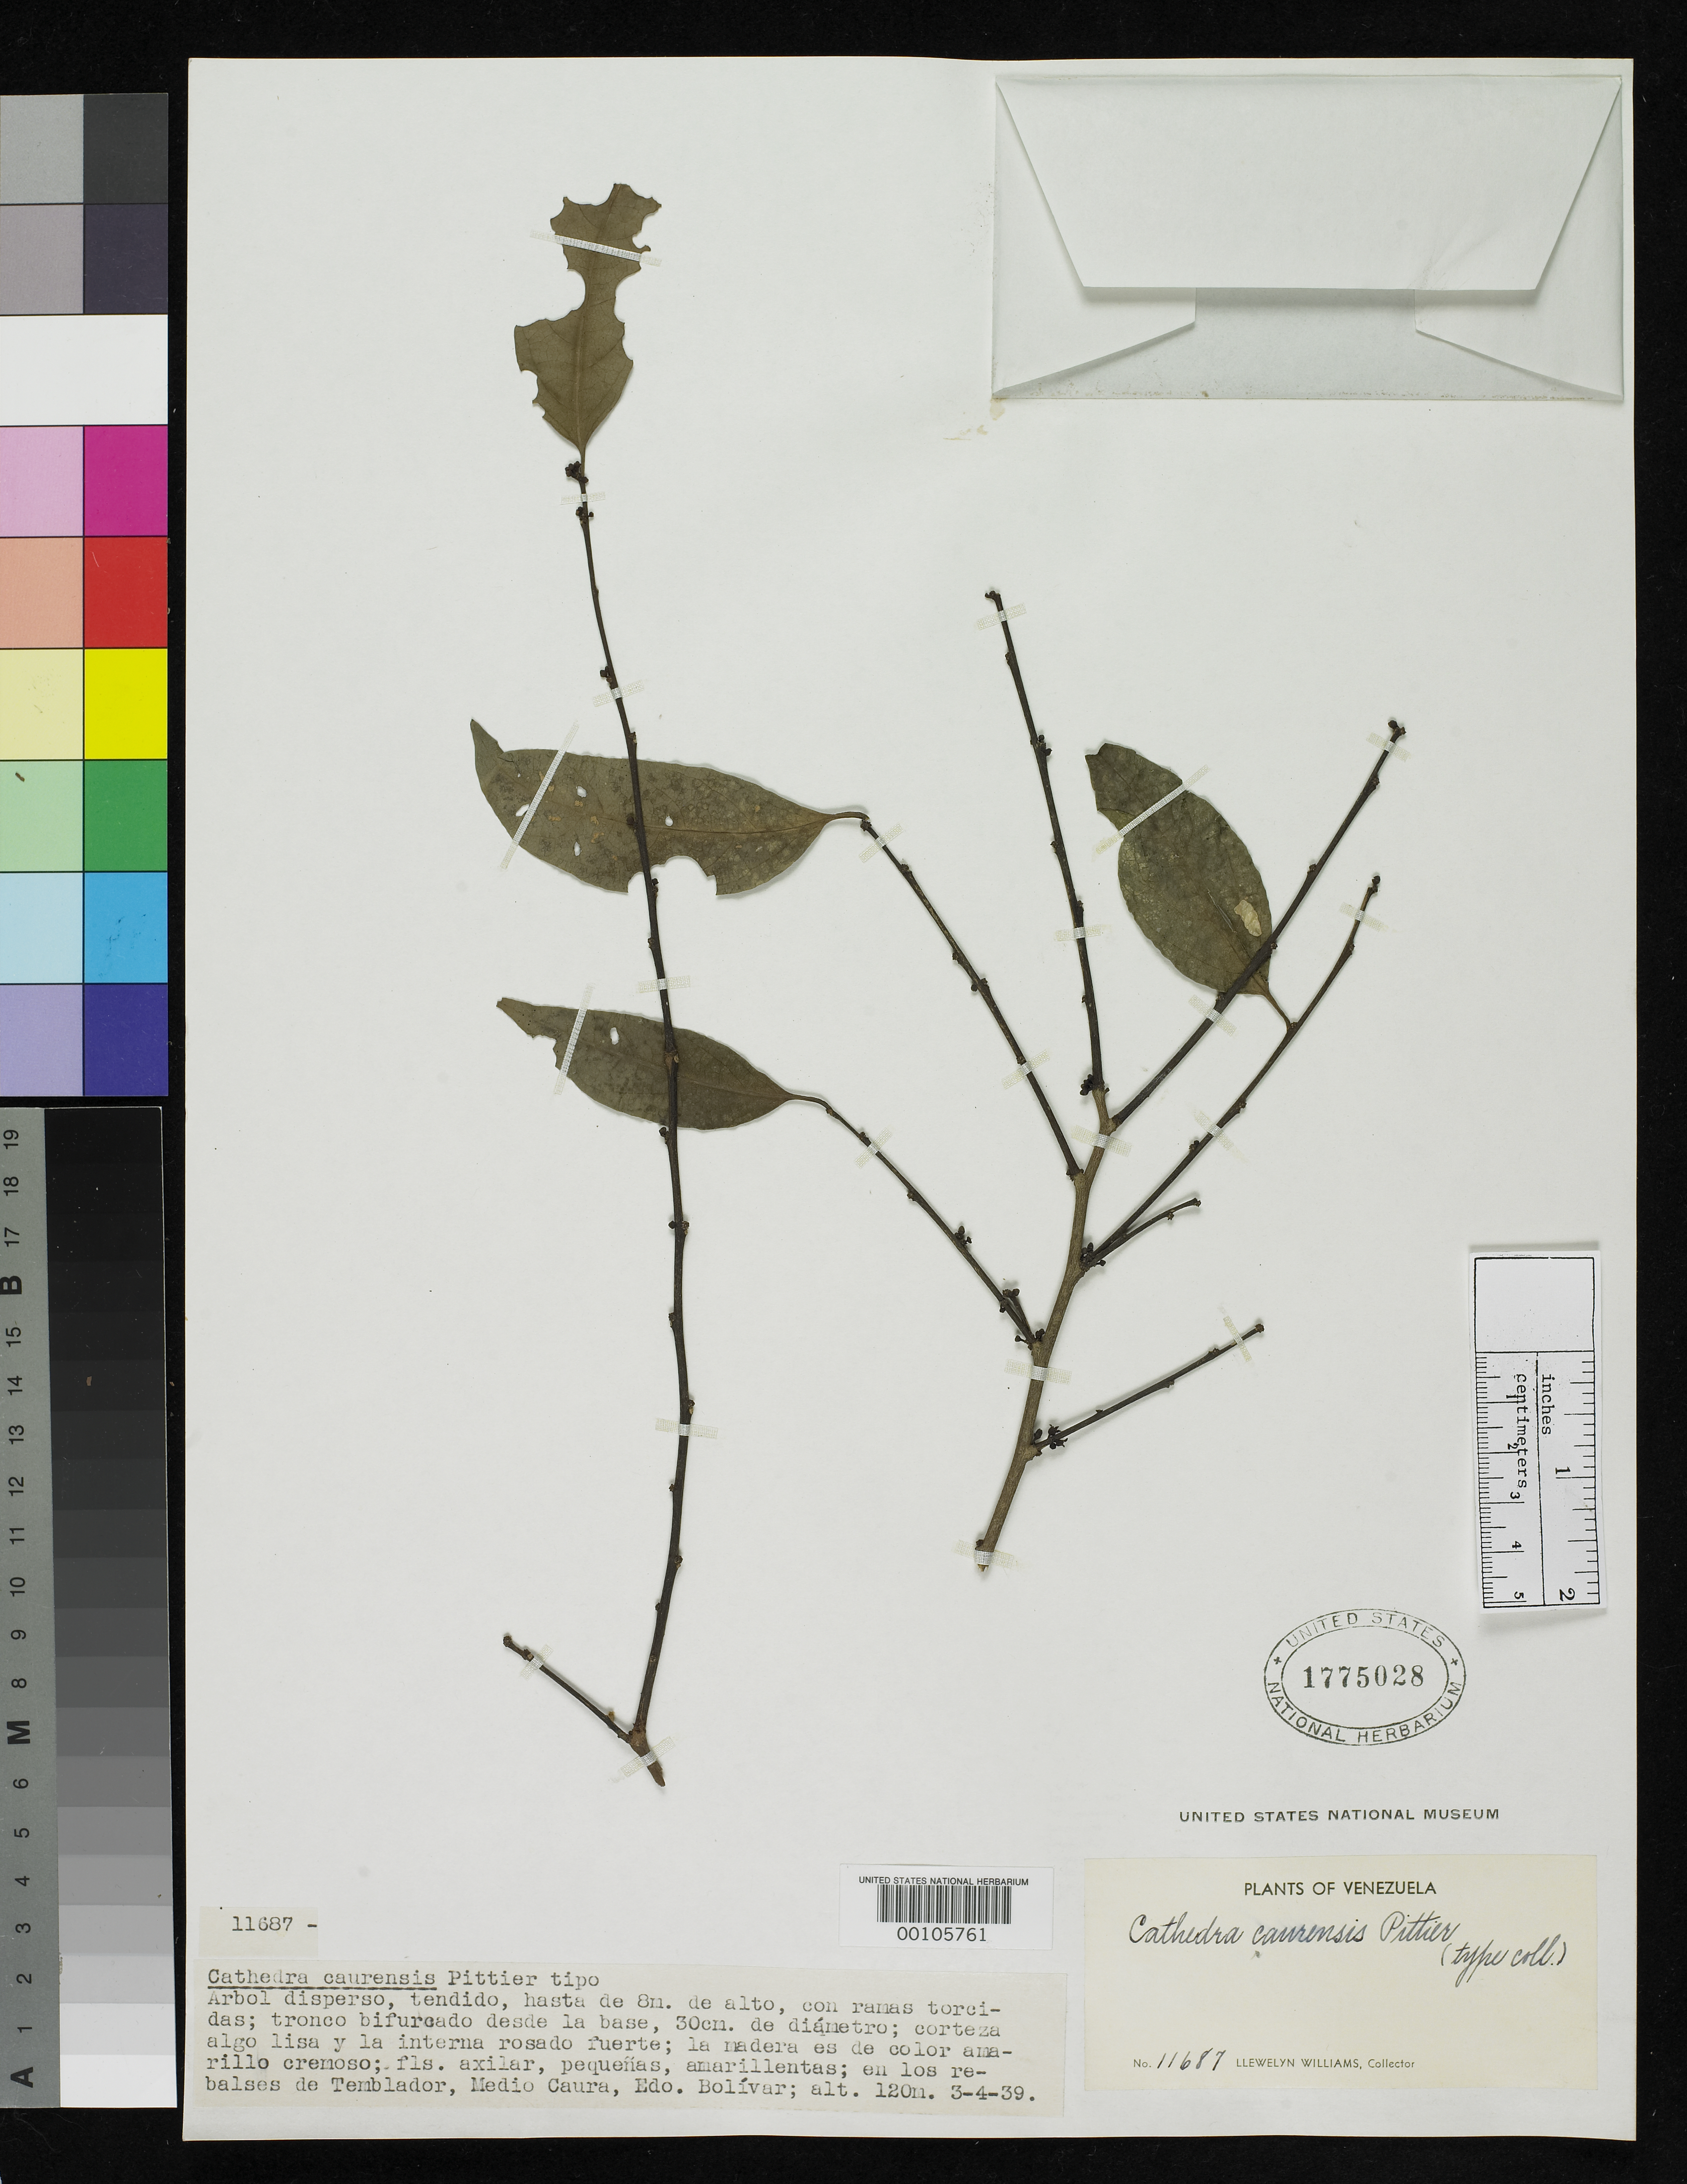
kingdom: Plantae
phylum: Tracheophyta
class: Magnoliopsida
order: Santalales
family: Aptandraceae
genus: Cathedra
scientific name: Cathedra caurensis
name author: Pittier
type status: Isotype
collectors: Ll. Williams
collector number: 11687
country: Venezuela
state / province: Mérida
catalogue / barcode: US 1775028